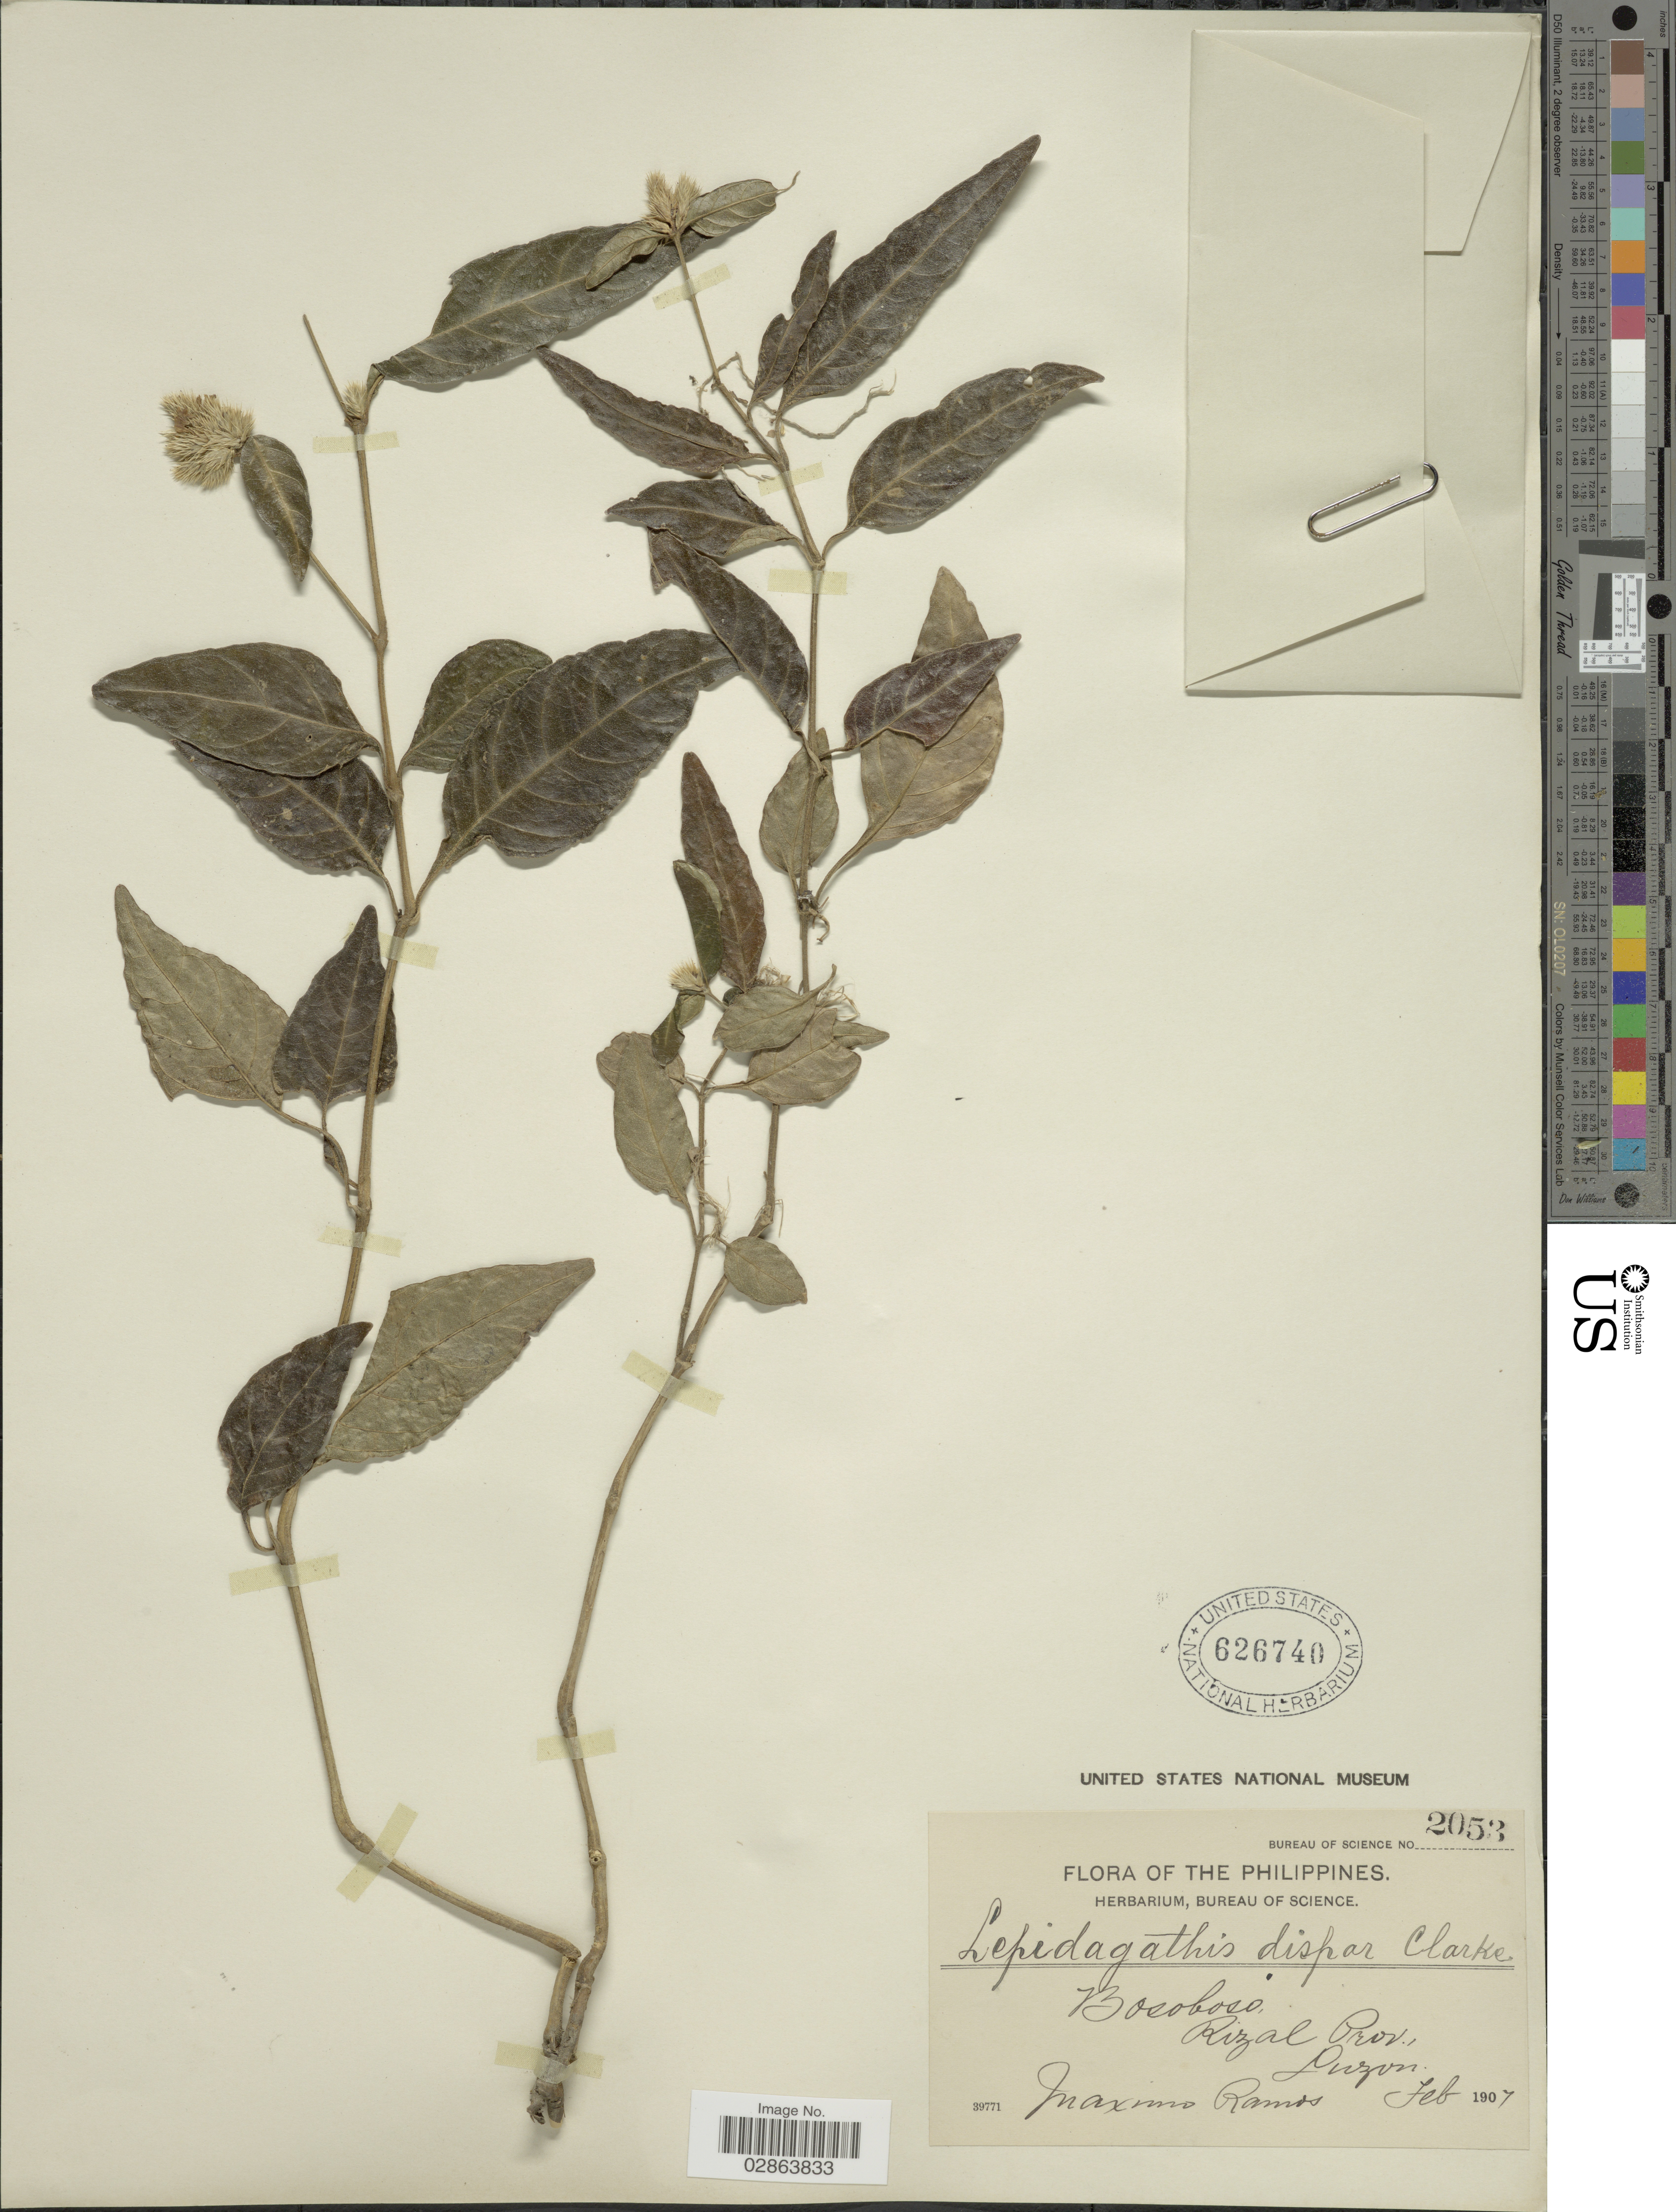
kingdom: Plantae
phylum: Tracheophyta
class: Magnoliopsida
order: Lamiales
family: Acanthaceae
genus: Lepidagathis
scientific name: Lepidagathis dispar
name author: C.B. Clarke ex Merr. & Merritt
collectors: M. Ramos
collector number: Bureau of Science 2053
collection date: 1907-02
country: Philippines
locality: Bosoboso, Rizal Prov., Luzon.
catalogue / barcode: US 626740